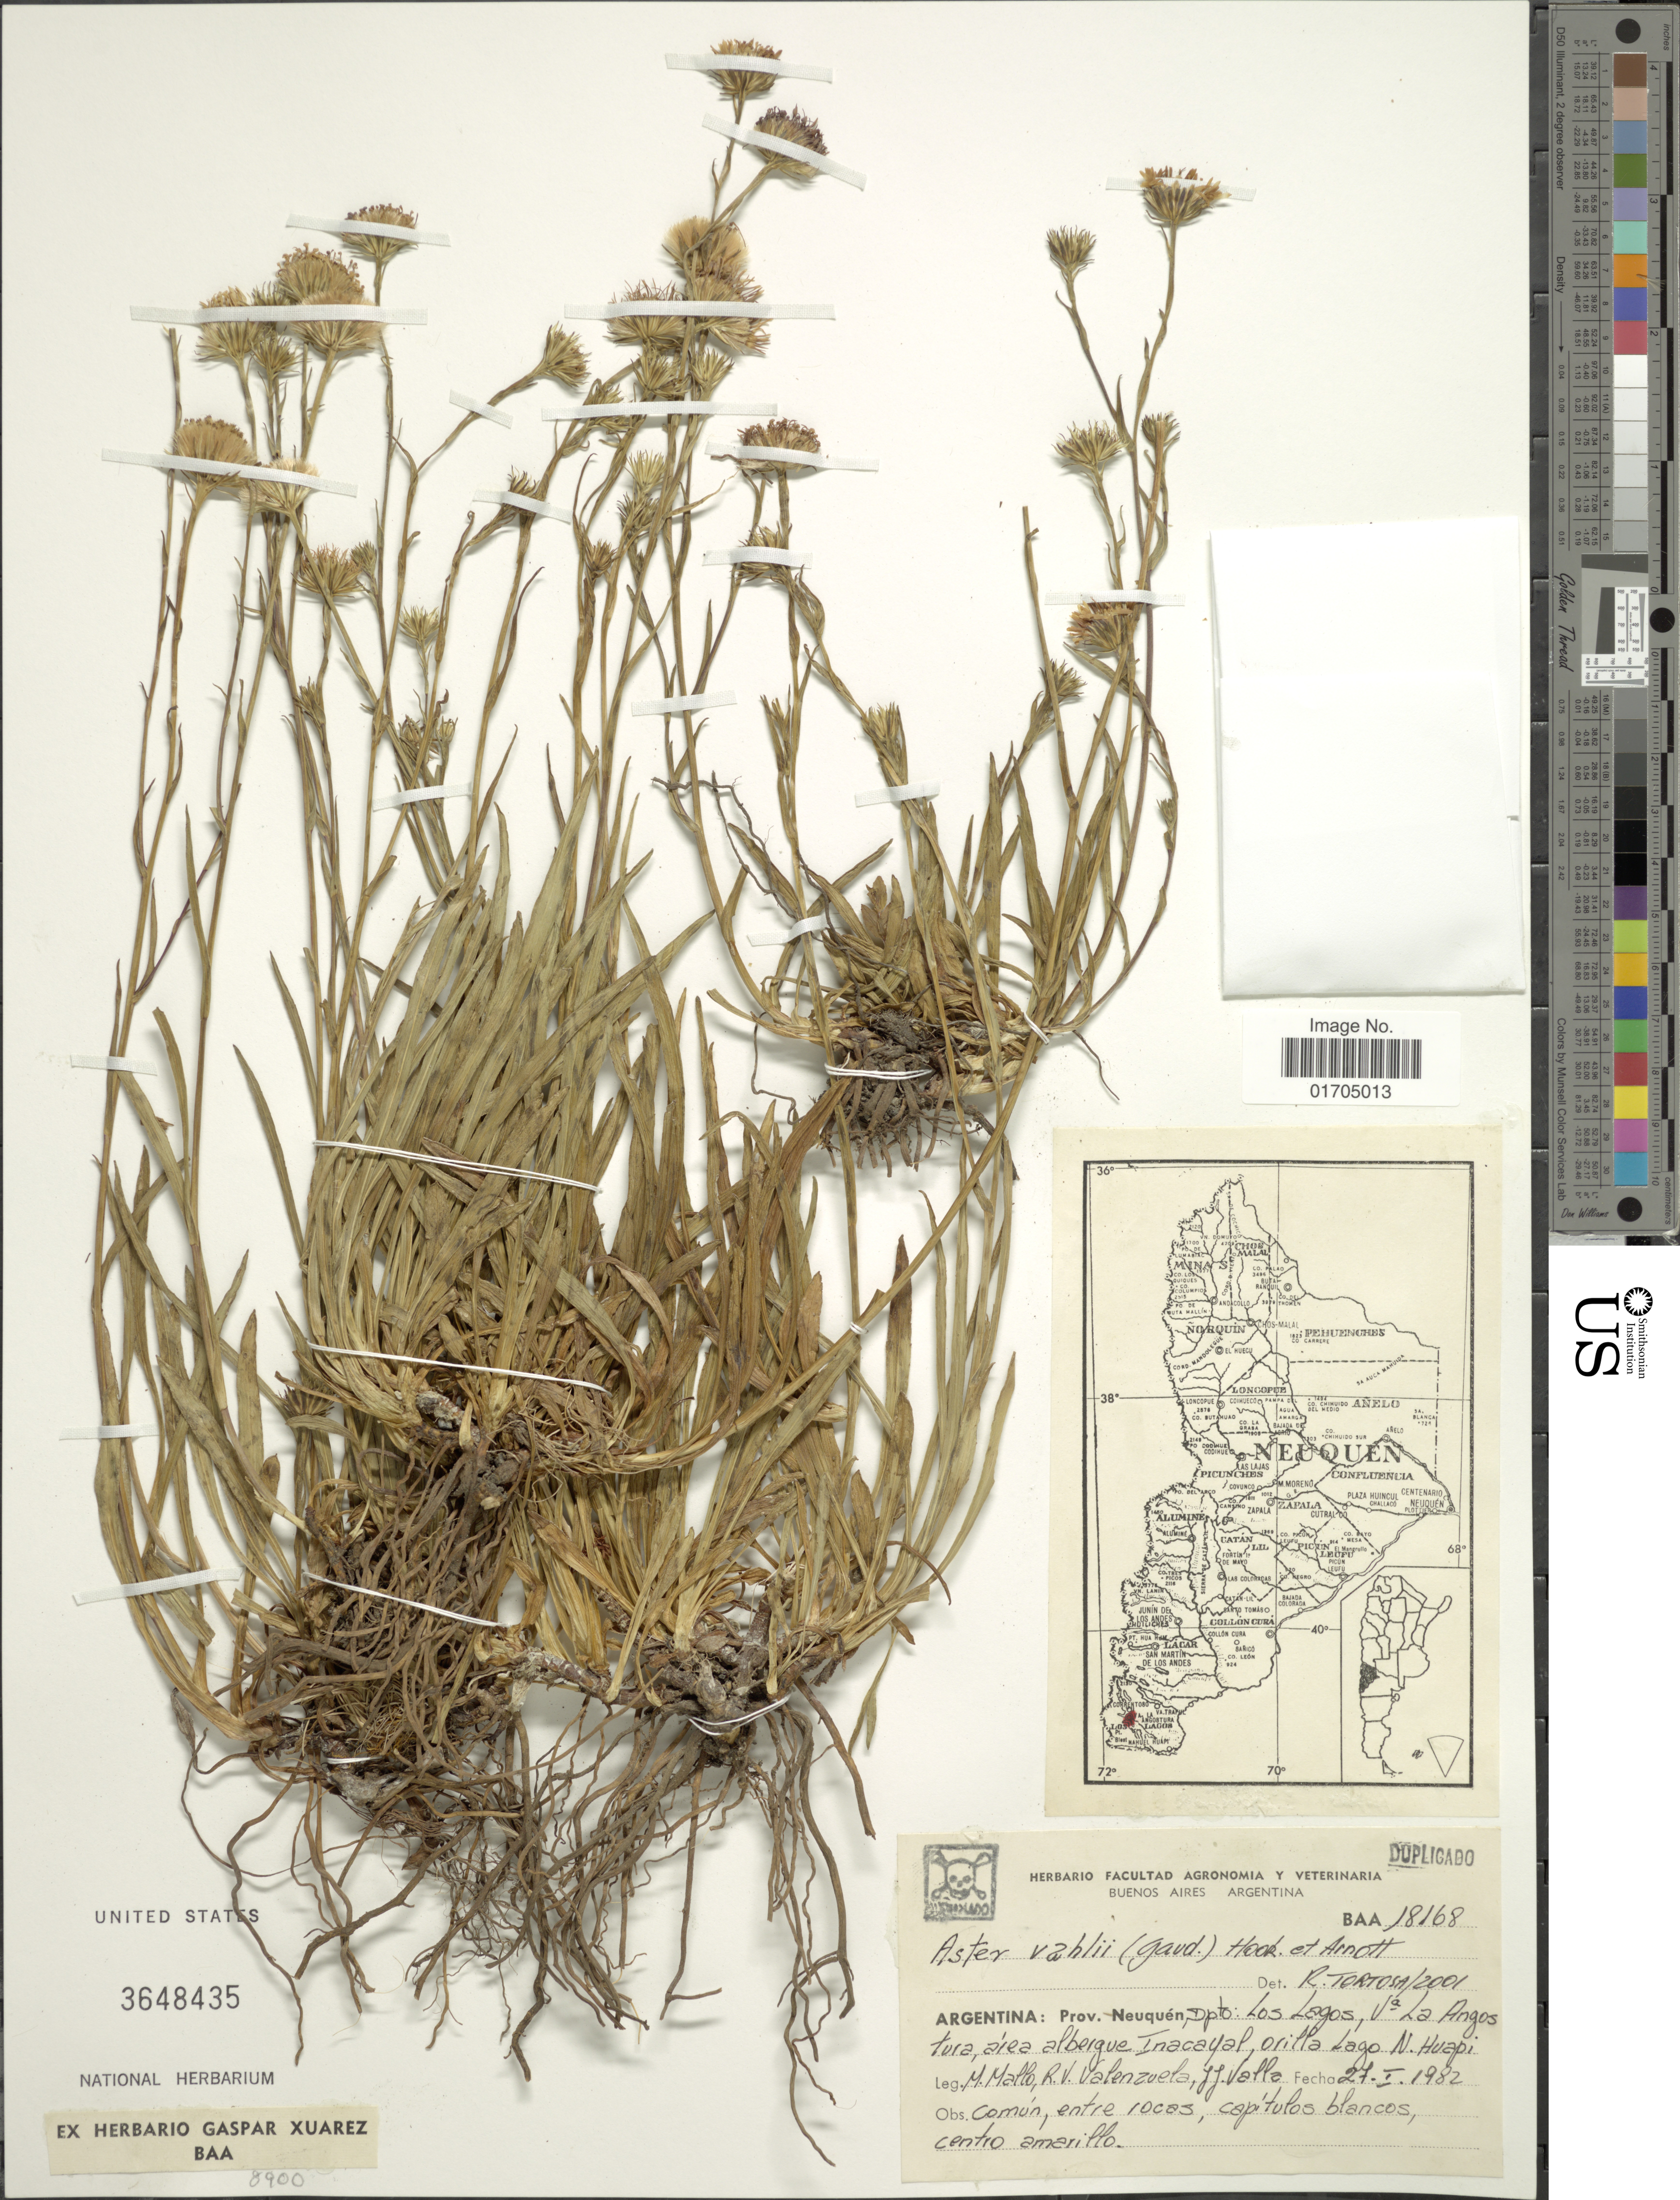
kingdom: Plantae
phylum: Tracheophyta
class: Magnoliopsida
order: Asterales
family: Asteraceae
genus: Symphyotrichum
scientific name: Symphyotrichum vahlii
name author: (Gaudich.) G.L. Nesom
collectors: M. Mallo, R. Valenzuela & J. Valla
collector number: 18168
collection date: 1982-01-27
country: Argentina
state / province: Neuquen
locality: Dpto: Los Lagos, Va La Agnos tura area albergue Inacayal, orilla Lago N. Huapi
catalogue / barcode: US 3648435